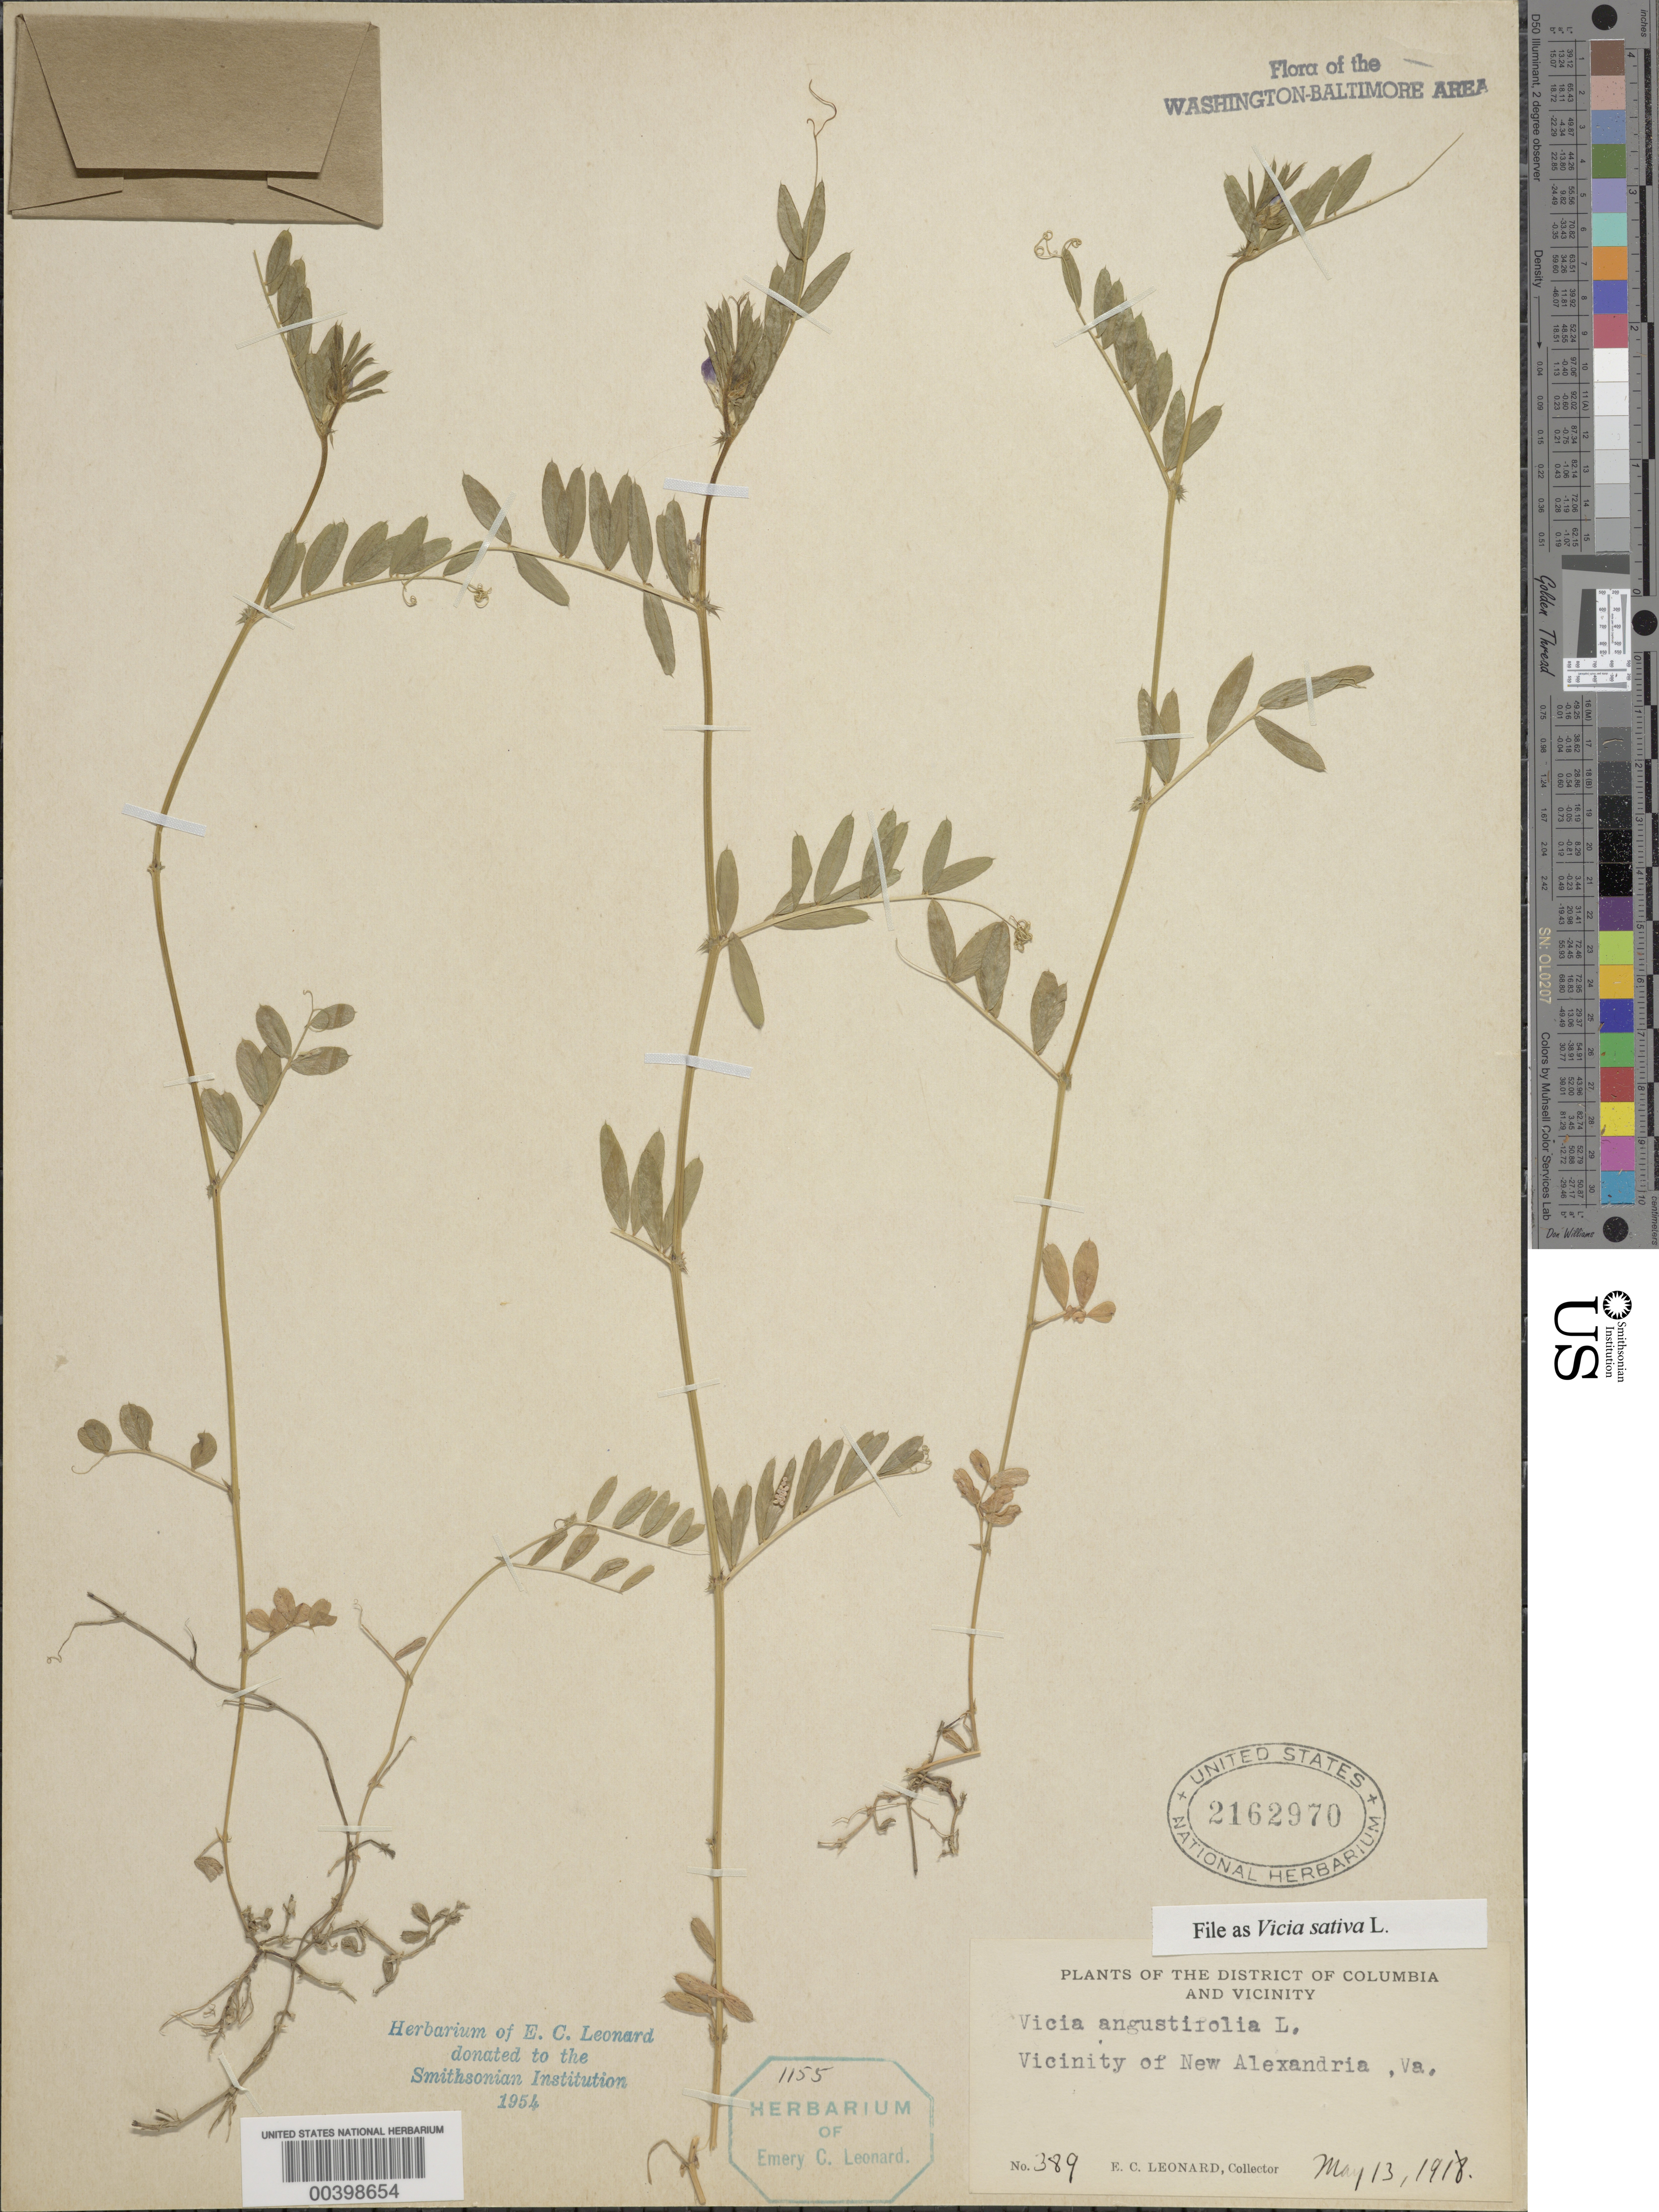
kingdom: Plantae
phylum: Tracheophyta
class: Magnoliopsida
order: Fabales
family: Fabaceae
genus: Vicia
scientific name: Vicia sativa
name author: L.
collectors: E. C. Leonard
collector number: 389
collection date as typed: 13 May 1918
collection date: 1918-05-13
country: United States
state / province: Virginia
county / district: Fairfax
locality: New Alexandria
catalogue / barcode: US 2162970